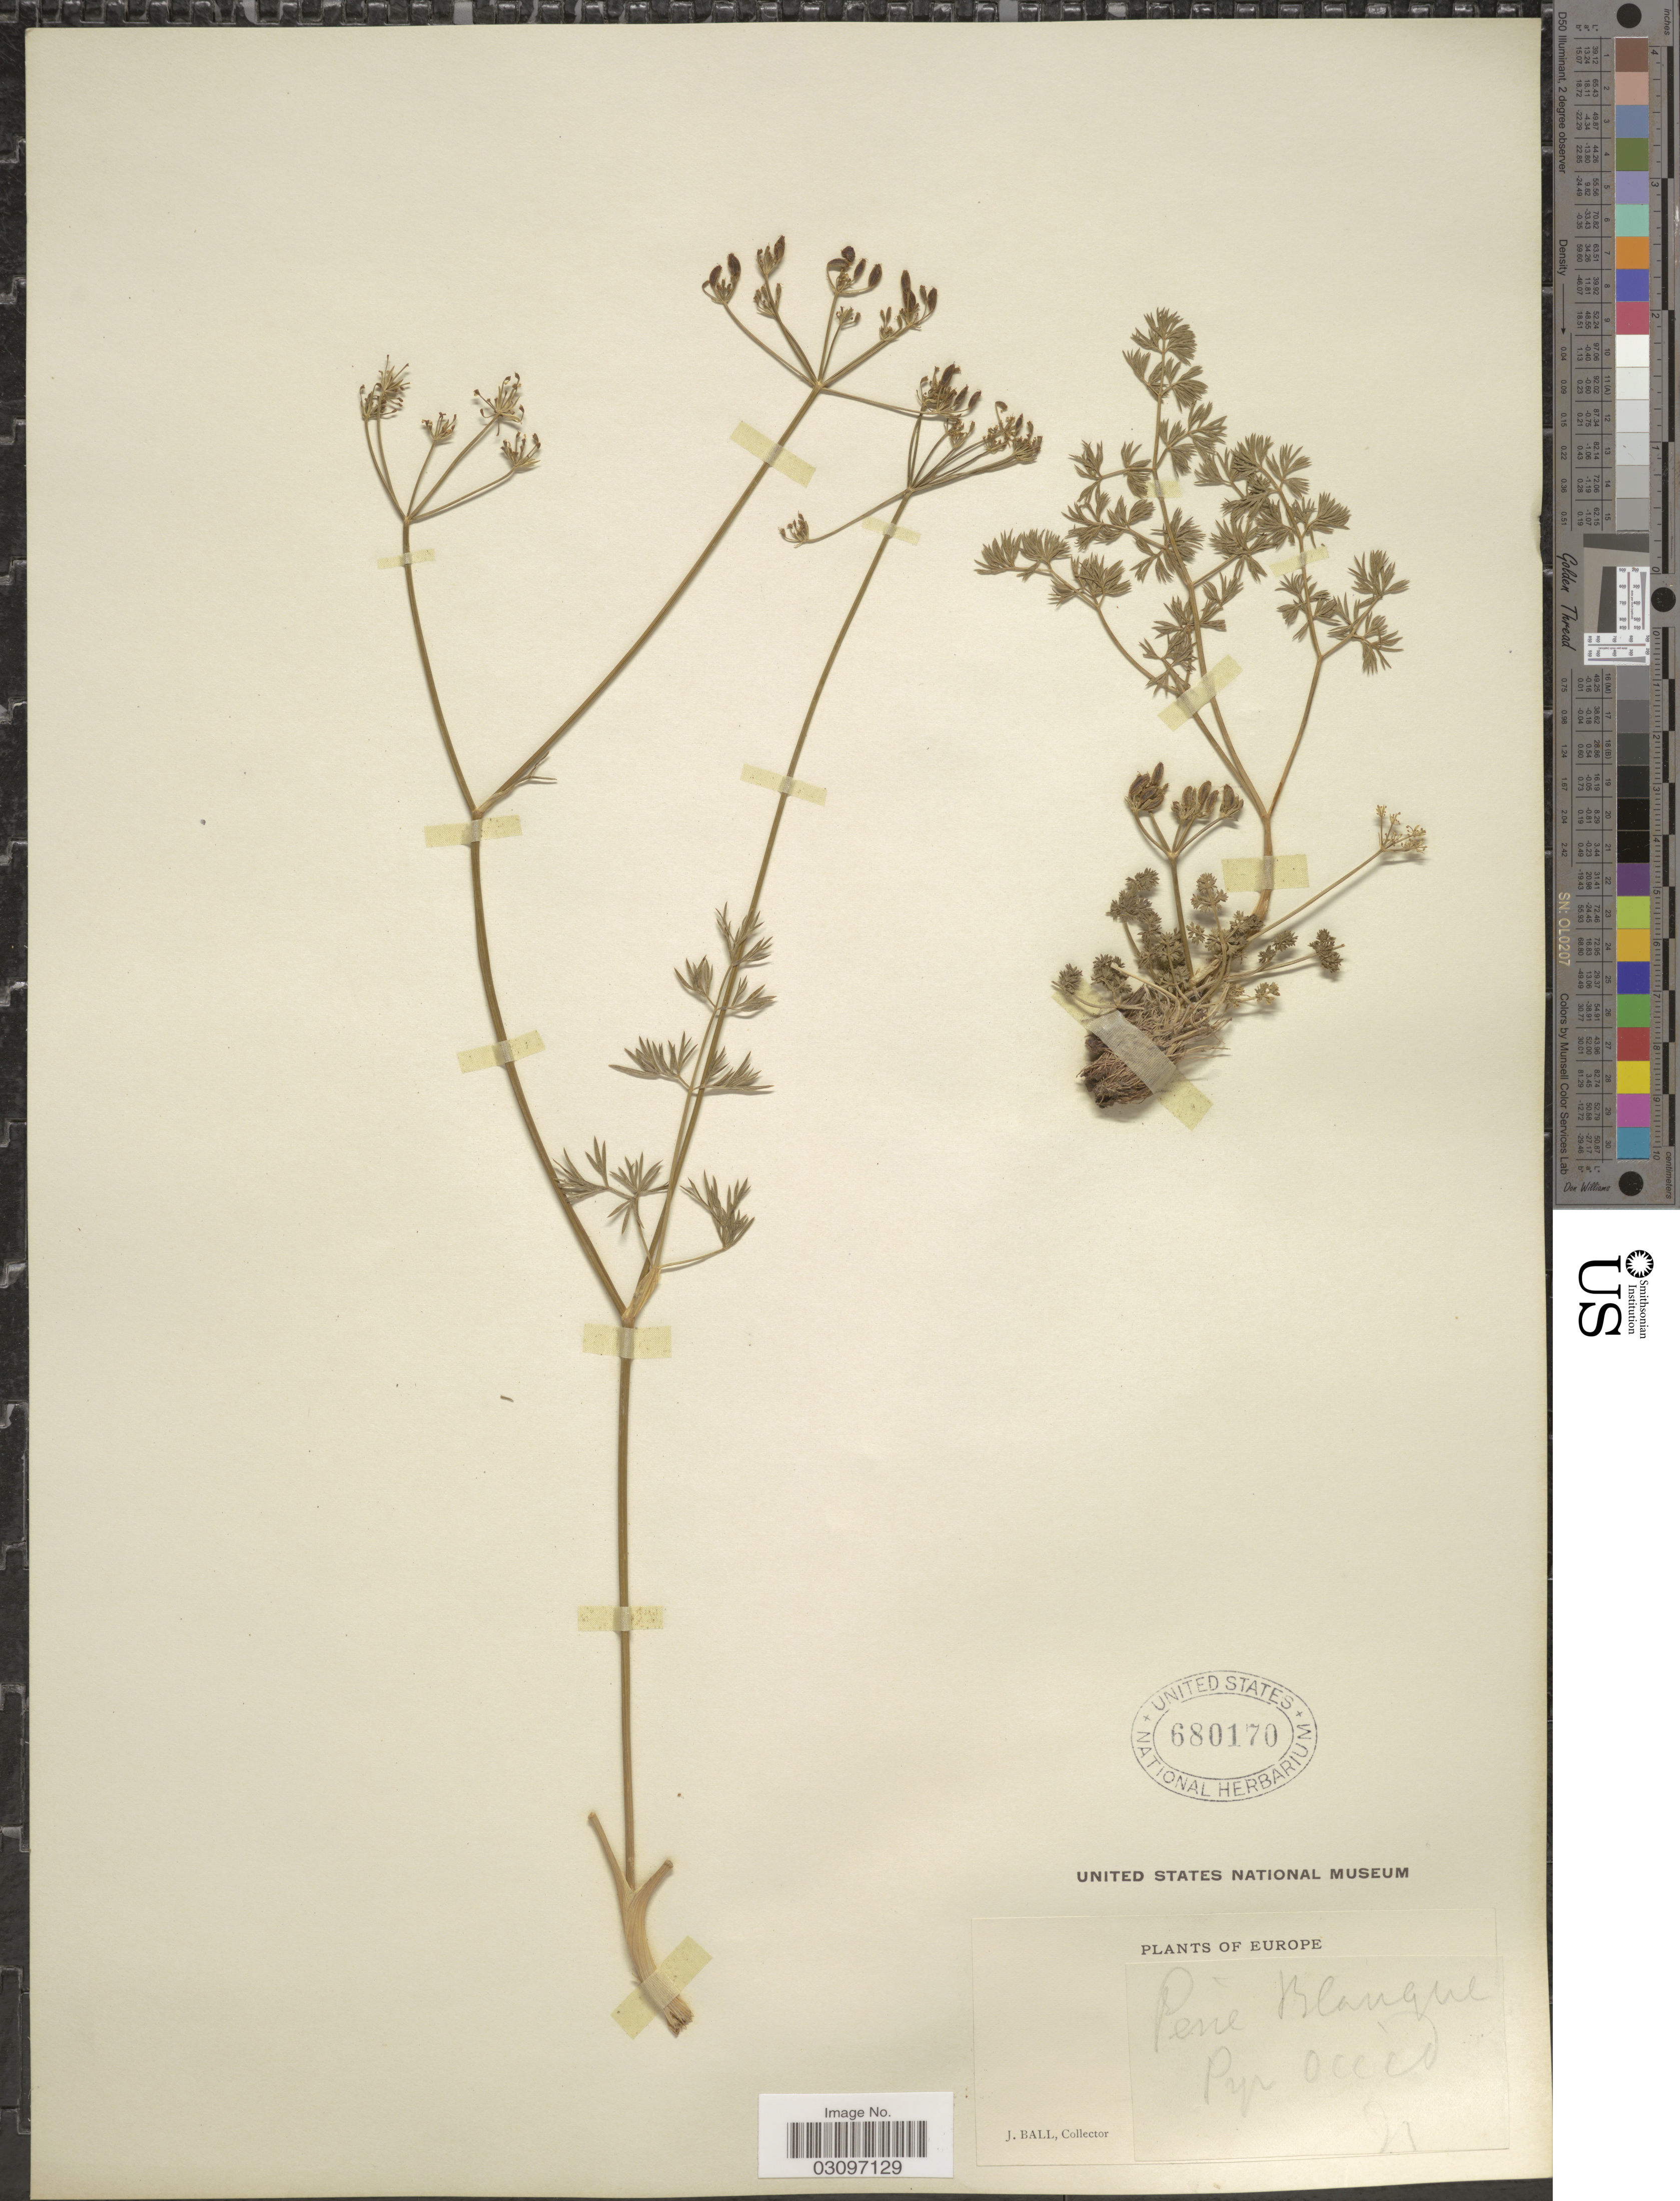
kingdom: Plantae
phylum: Tracheophyta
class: Magnoliopsida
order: Apiales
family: Apiaceae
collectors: J. Ball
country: France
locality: Europe. Pene Blanque, Pyr. occid.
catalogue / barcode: US 680170